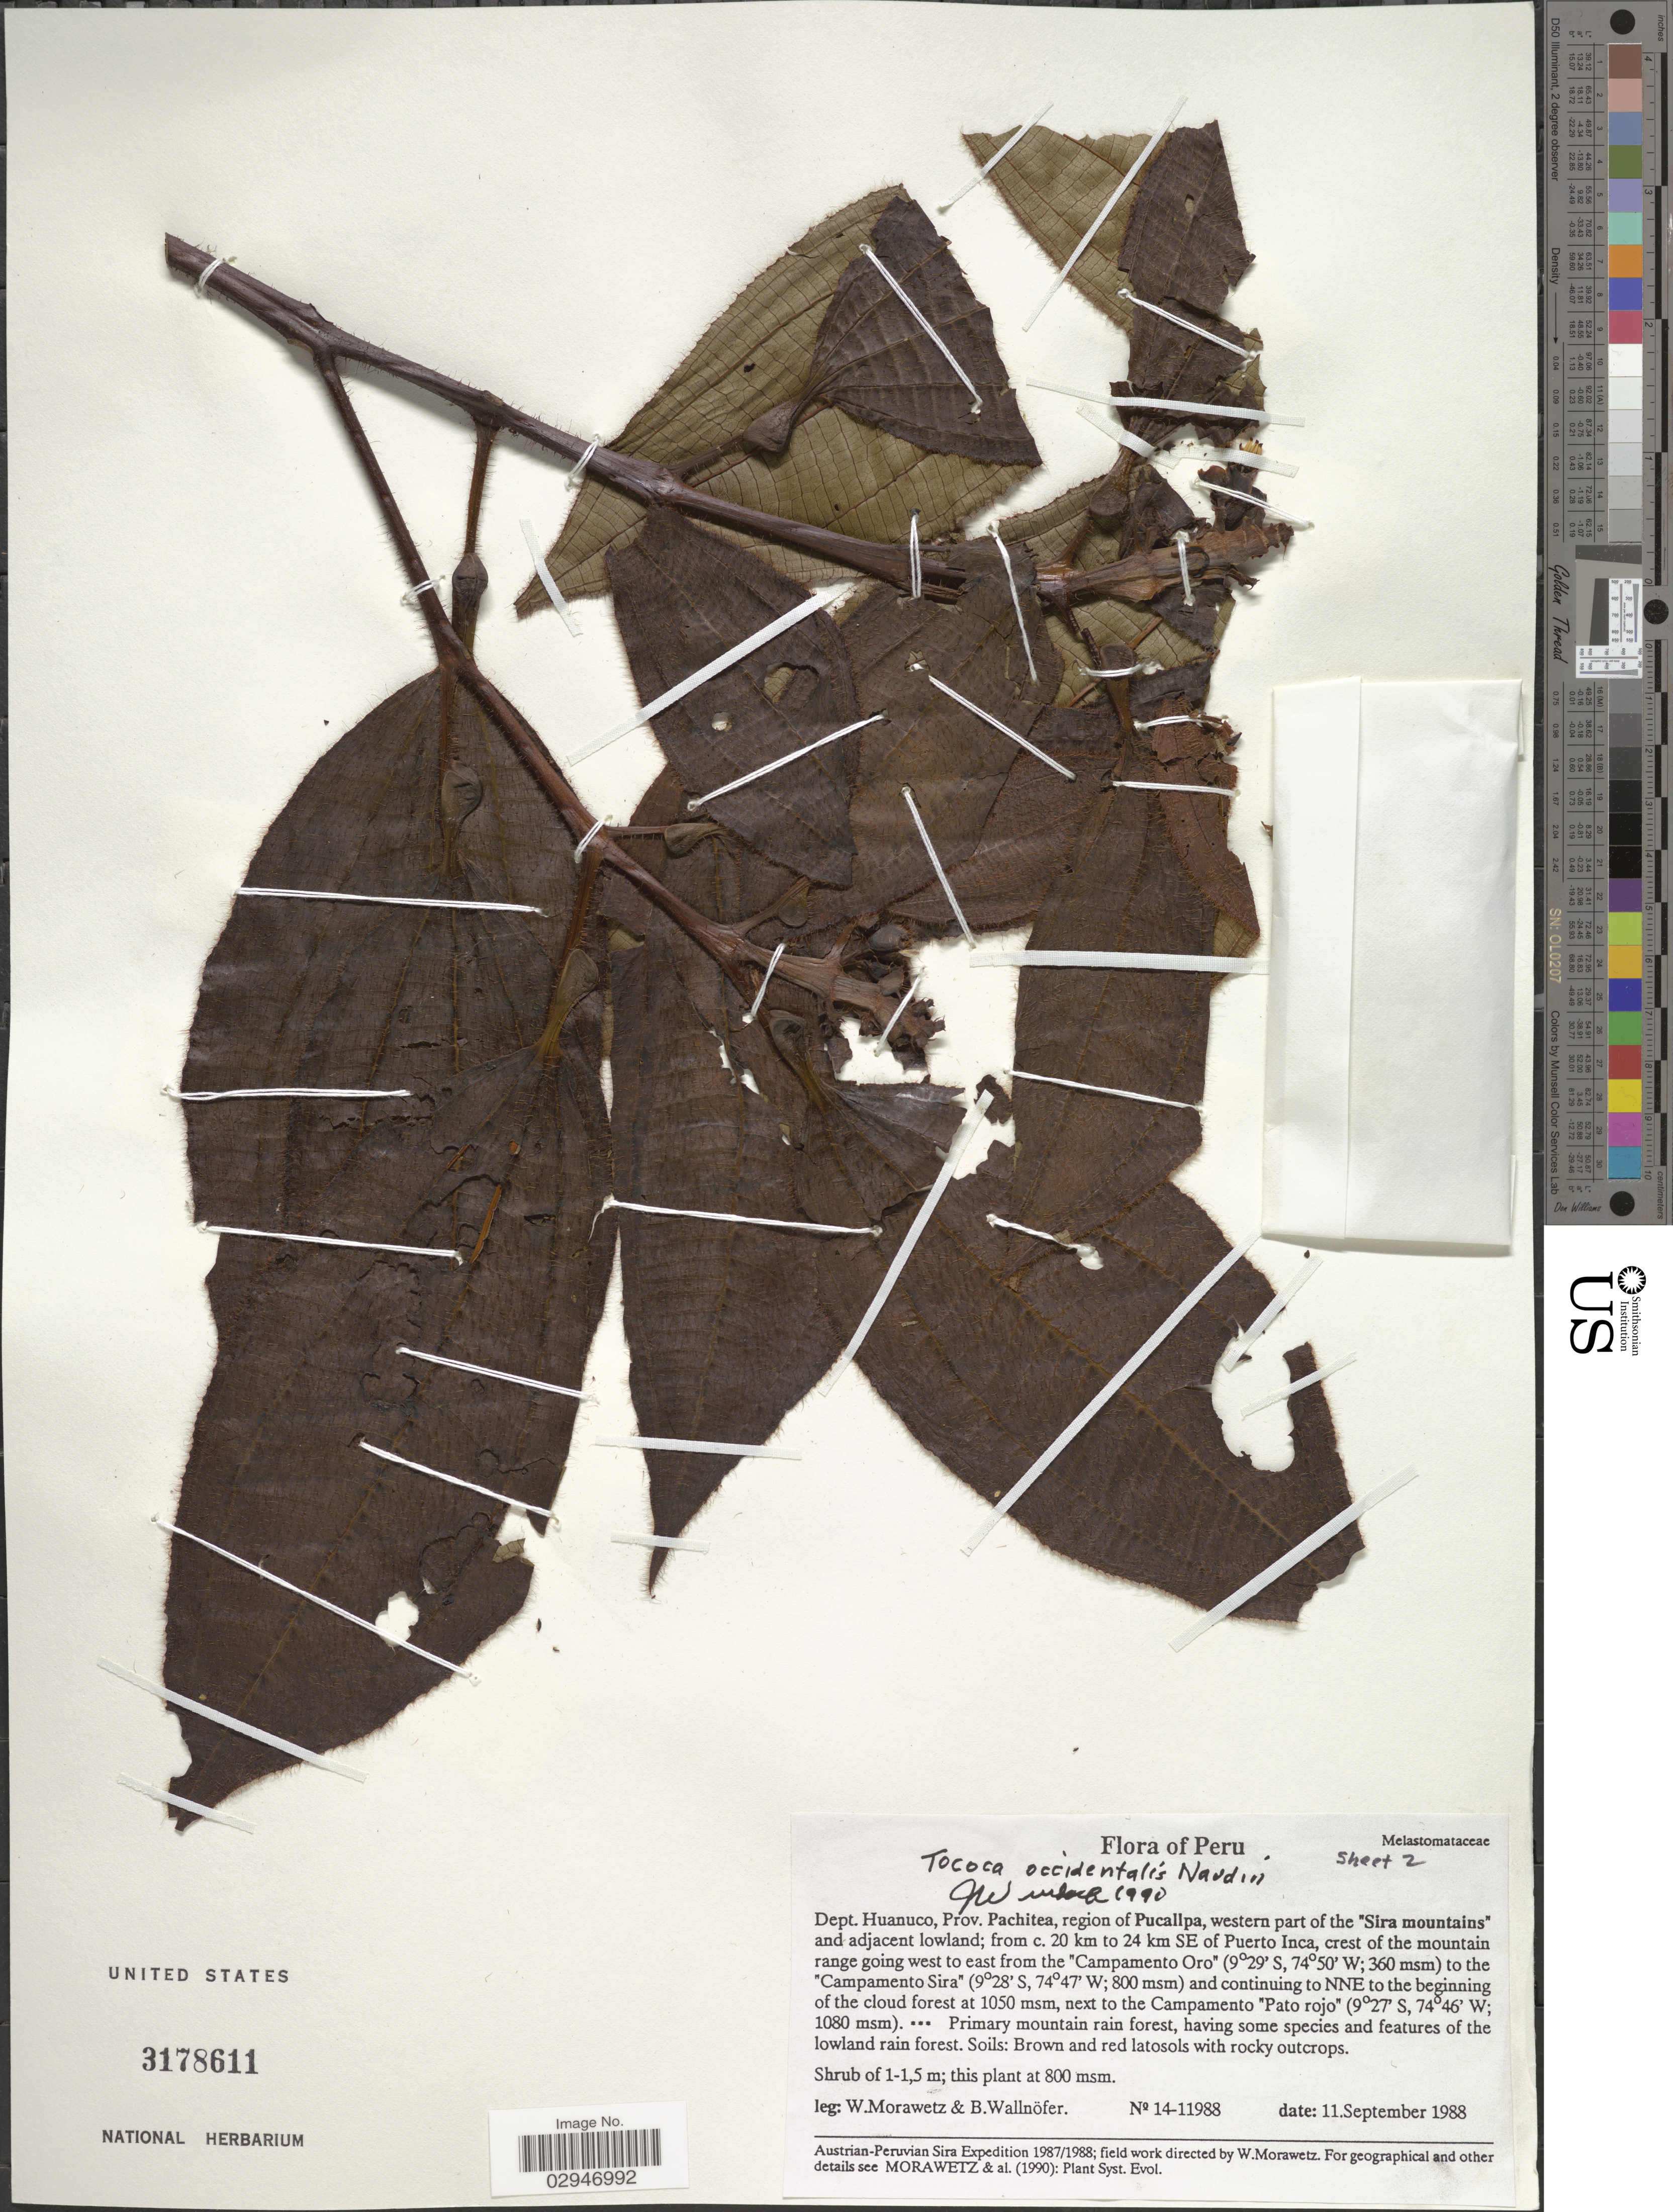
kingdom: Plantae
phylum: Tracheophyta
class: Magnoliopsida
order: Myrtales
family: Melastomataceae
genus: Tococa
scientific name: Tococa occidentalis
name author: Naudin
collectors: W. Morawetz & B. Wallnöfer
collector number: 14-11988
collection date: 1988-09-11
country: Peru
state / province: Huánuco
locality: Dept. Huanuco, Prov. Pachitea, region of Pucallpa, western part of the "Sira mountains" and adjacent lowland; from c. 20 km to 24 km SE of Puerto Inca, crest of the mountain range going west to east from the "Campamento Oro" to the "Campamento Sira" and continuing to NNE to the beginning of the cloud forsest, next to the Campamento "Pato rojo".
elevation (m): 360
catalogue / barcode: US 3178611